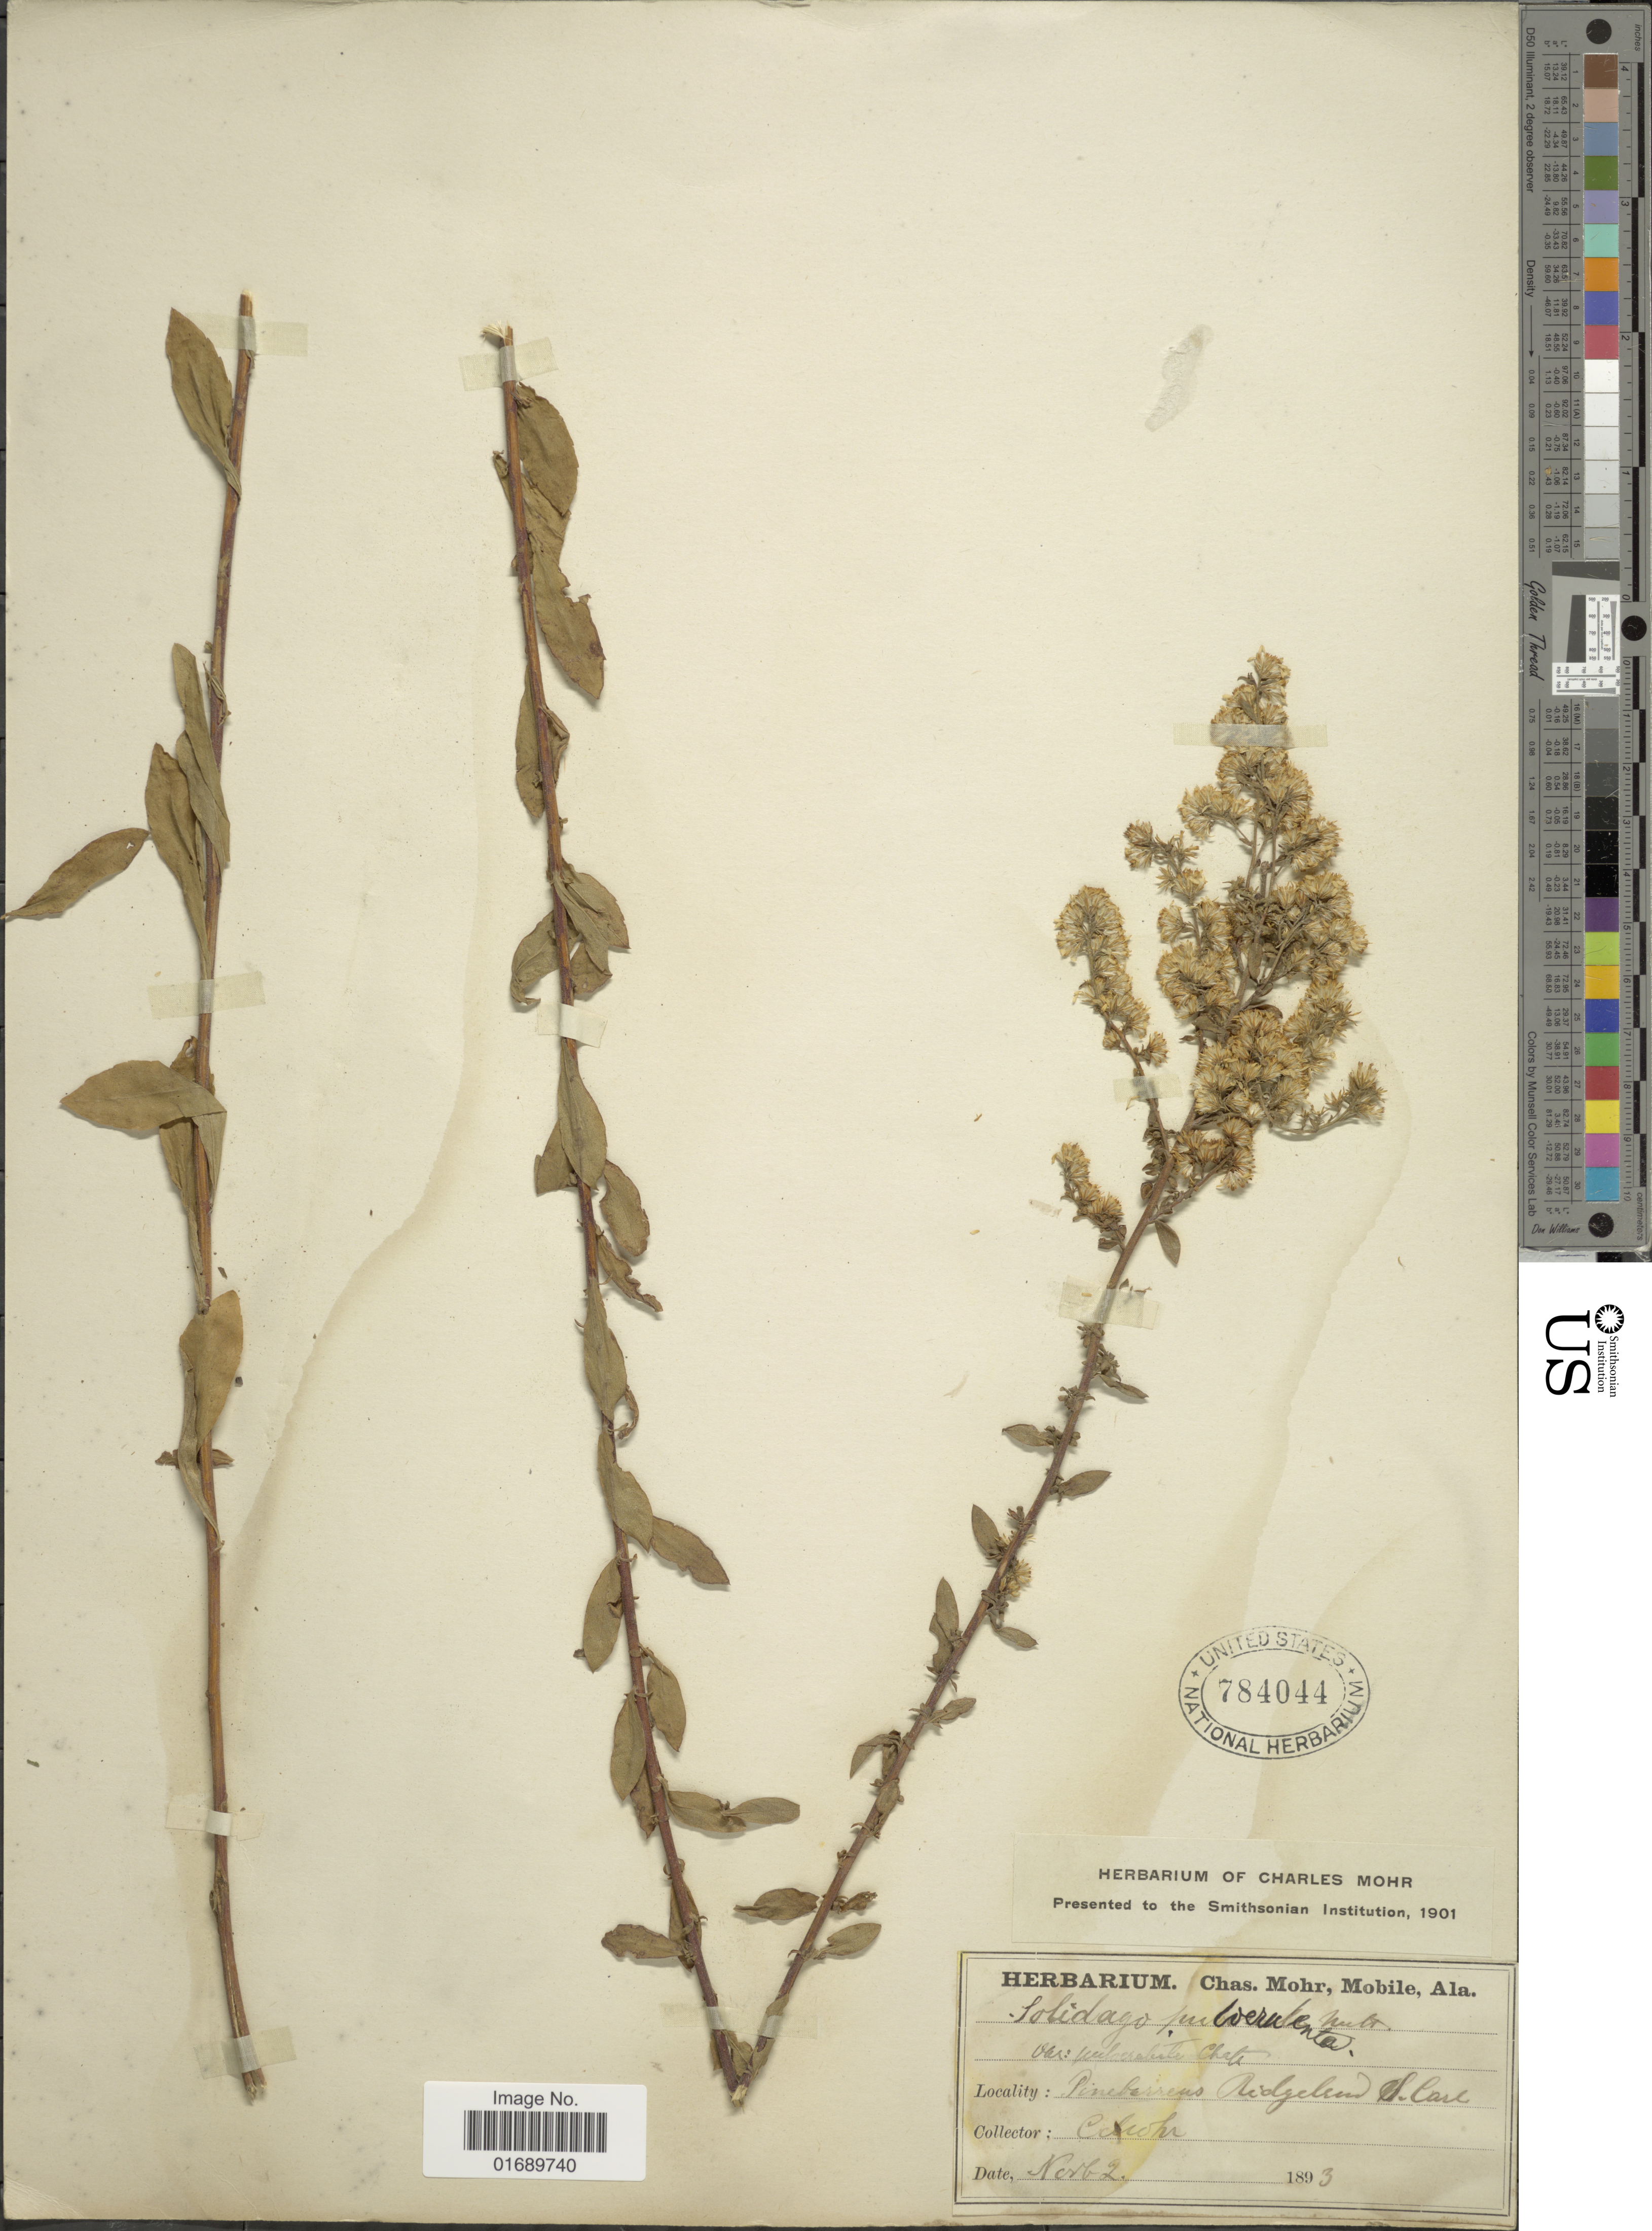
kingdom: Plantae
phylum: Tracheophyta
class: Magnoliopsida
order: Asterales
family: Asteraceae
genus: Solidago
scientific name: Solidago puberula var. pulverulenta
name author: (Nutt.) Chapman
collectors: C. T. Mohr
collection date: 1893-11-02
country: United States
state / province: South Carolina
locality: Pine barrens Ridge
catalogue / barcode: US 784044